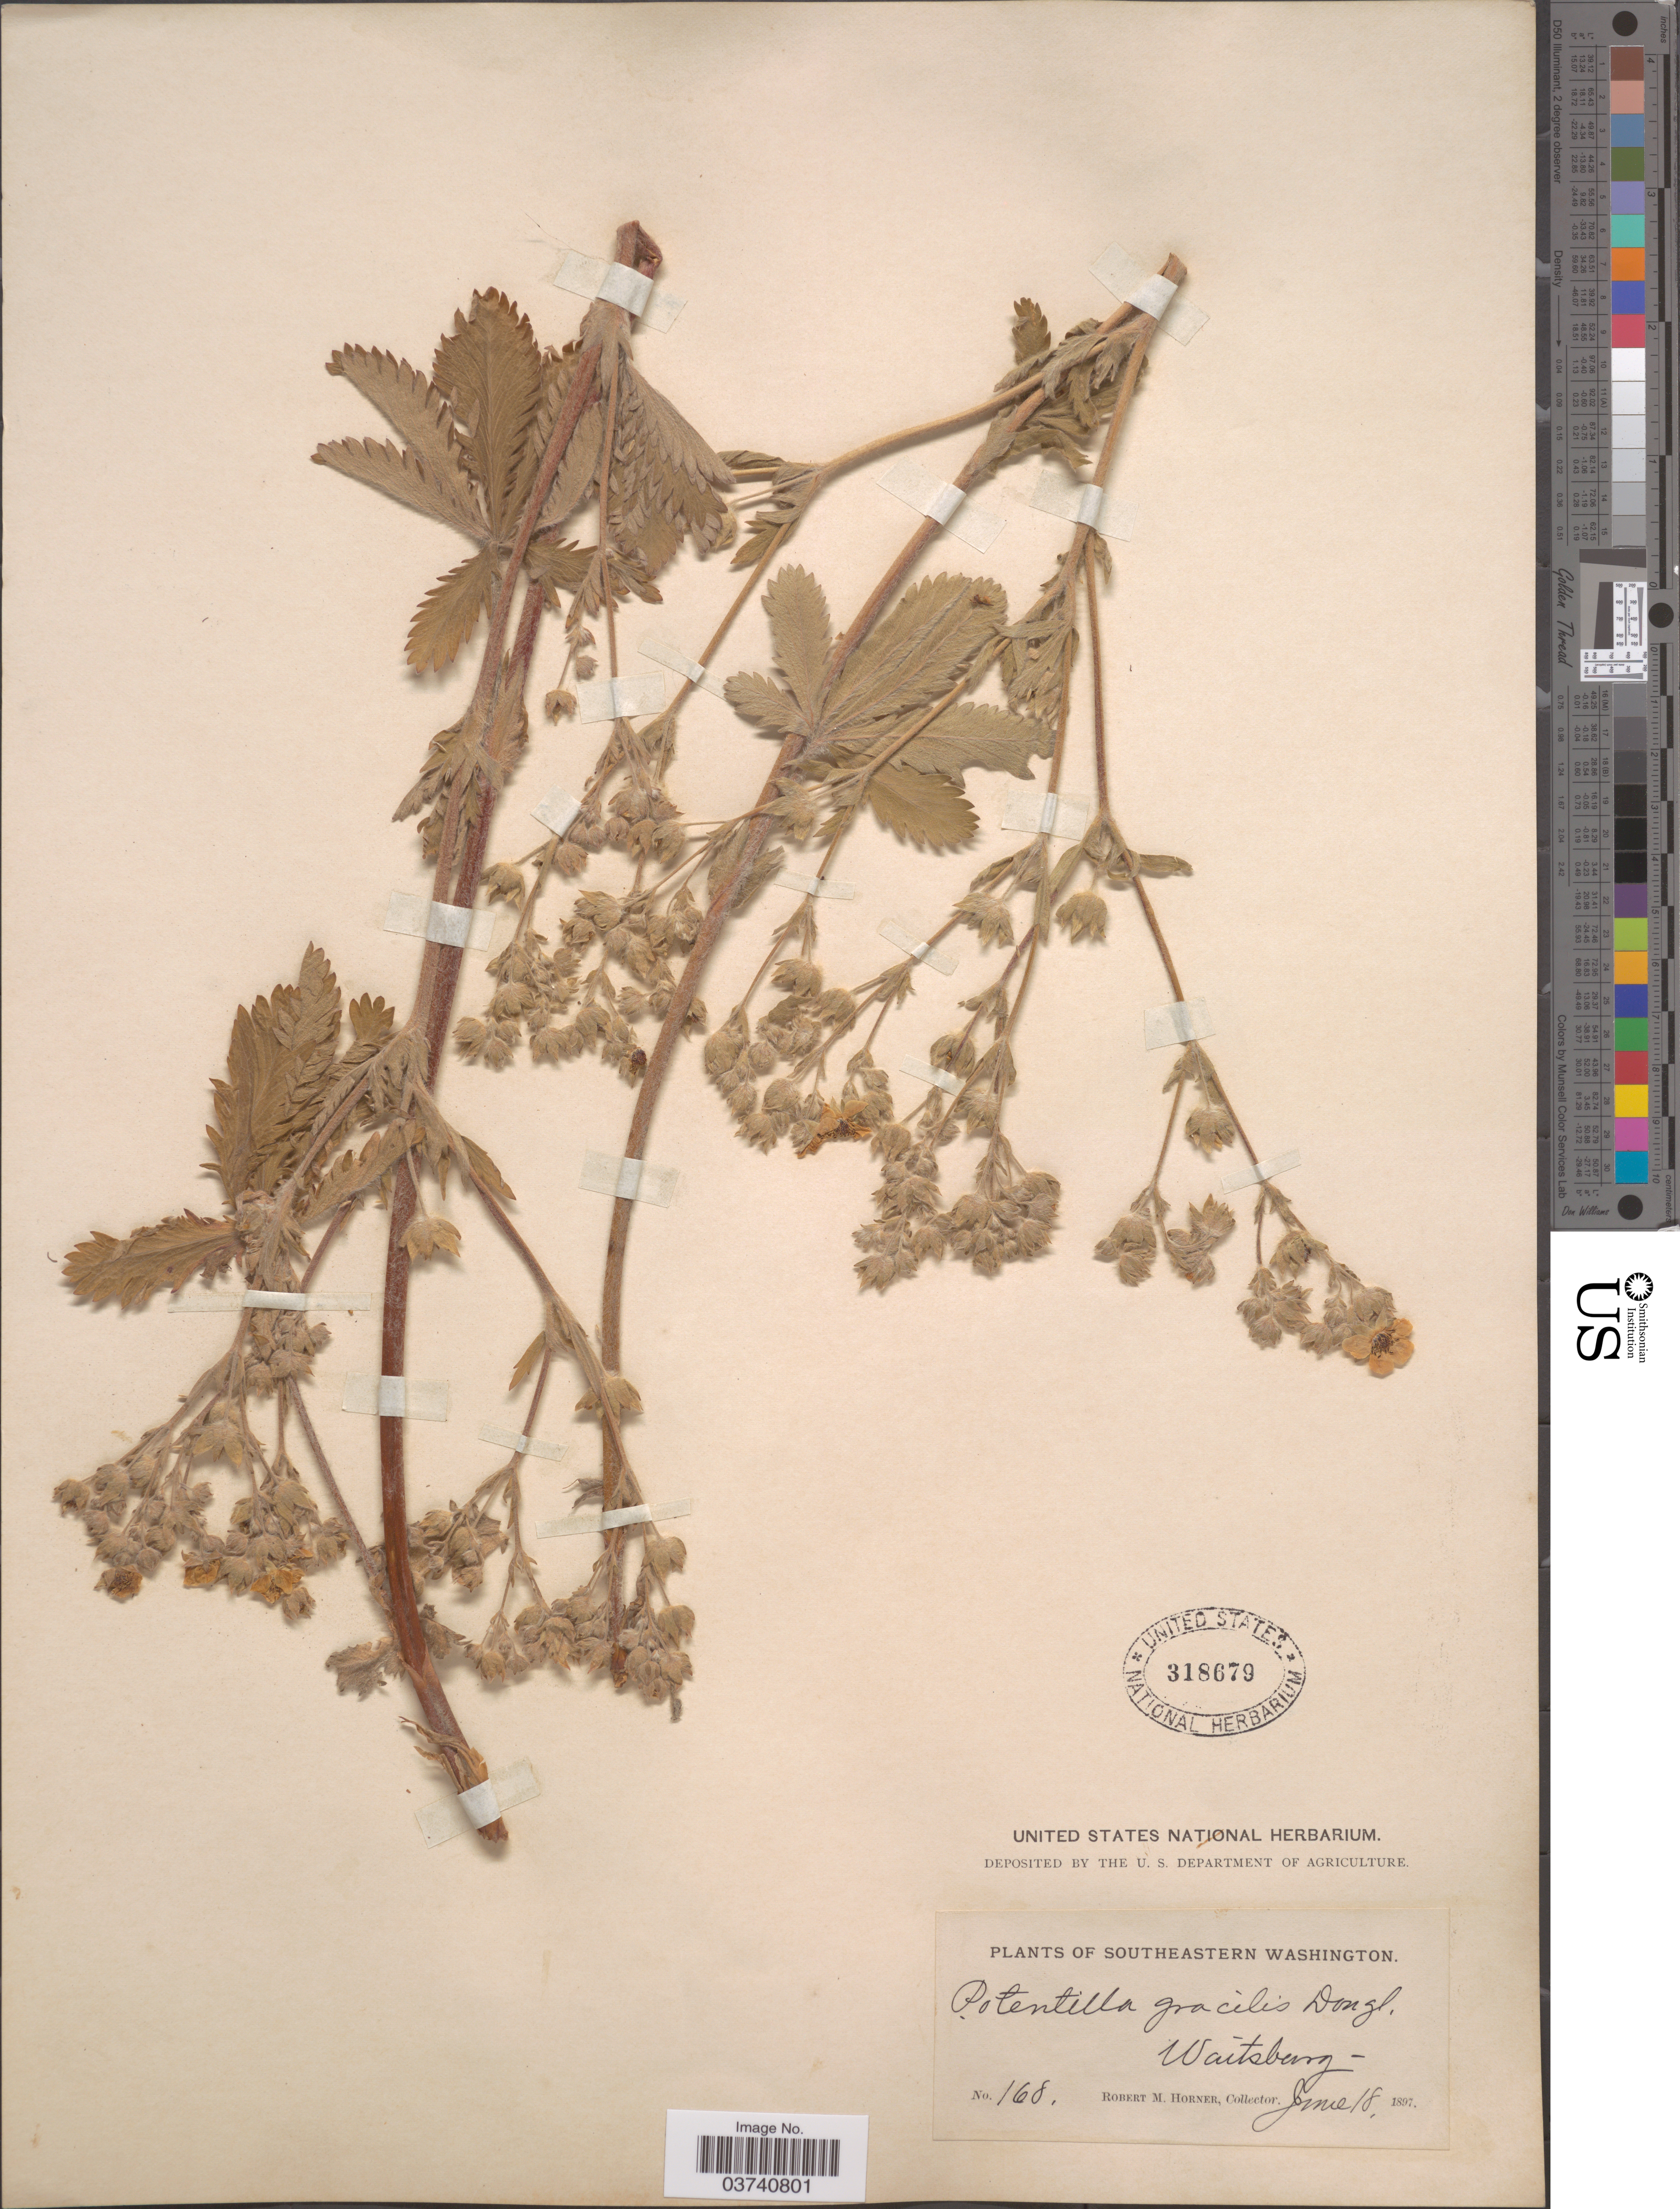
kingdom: Plantae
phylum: Tracheophyta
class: Magnoliopsida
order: Rosales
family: Rosaceae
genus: Potentilla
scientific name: Potentilla permollis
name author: Rydb.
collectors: R. Horner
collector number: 168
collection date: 1897-06-18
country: United States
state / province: Washington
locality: Southeastern Washington. Waitsberg.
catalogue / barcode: US 318679